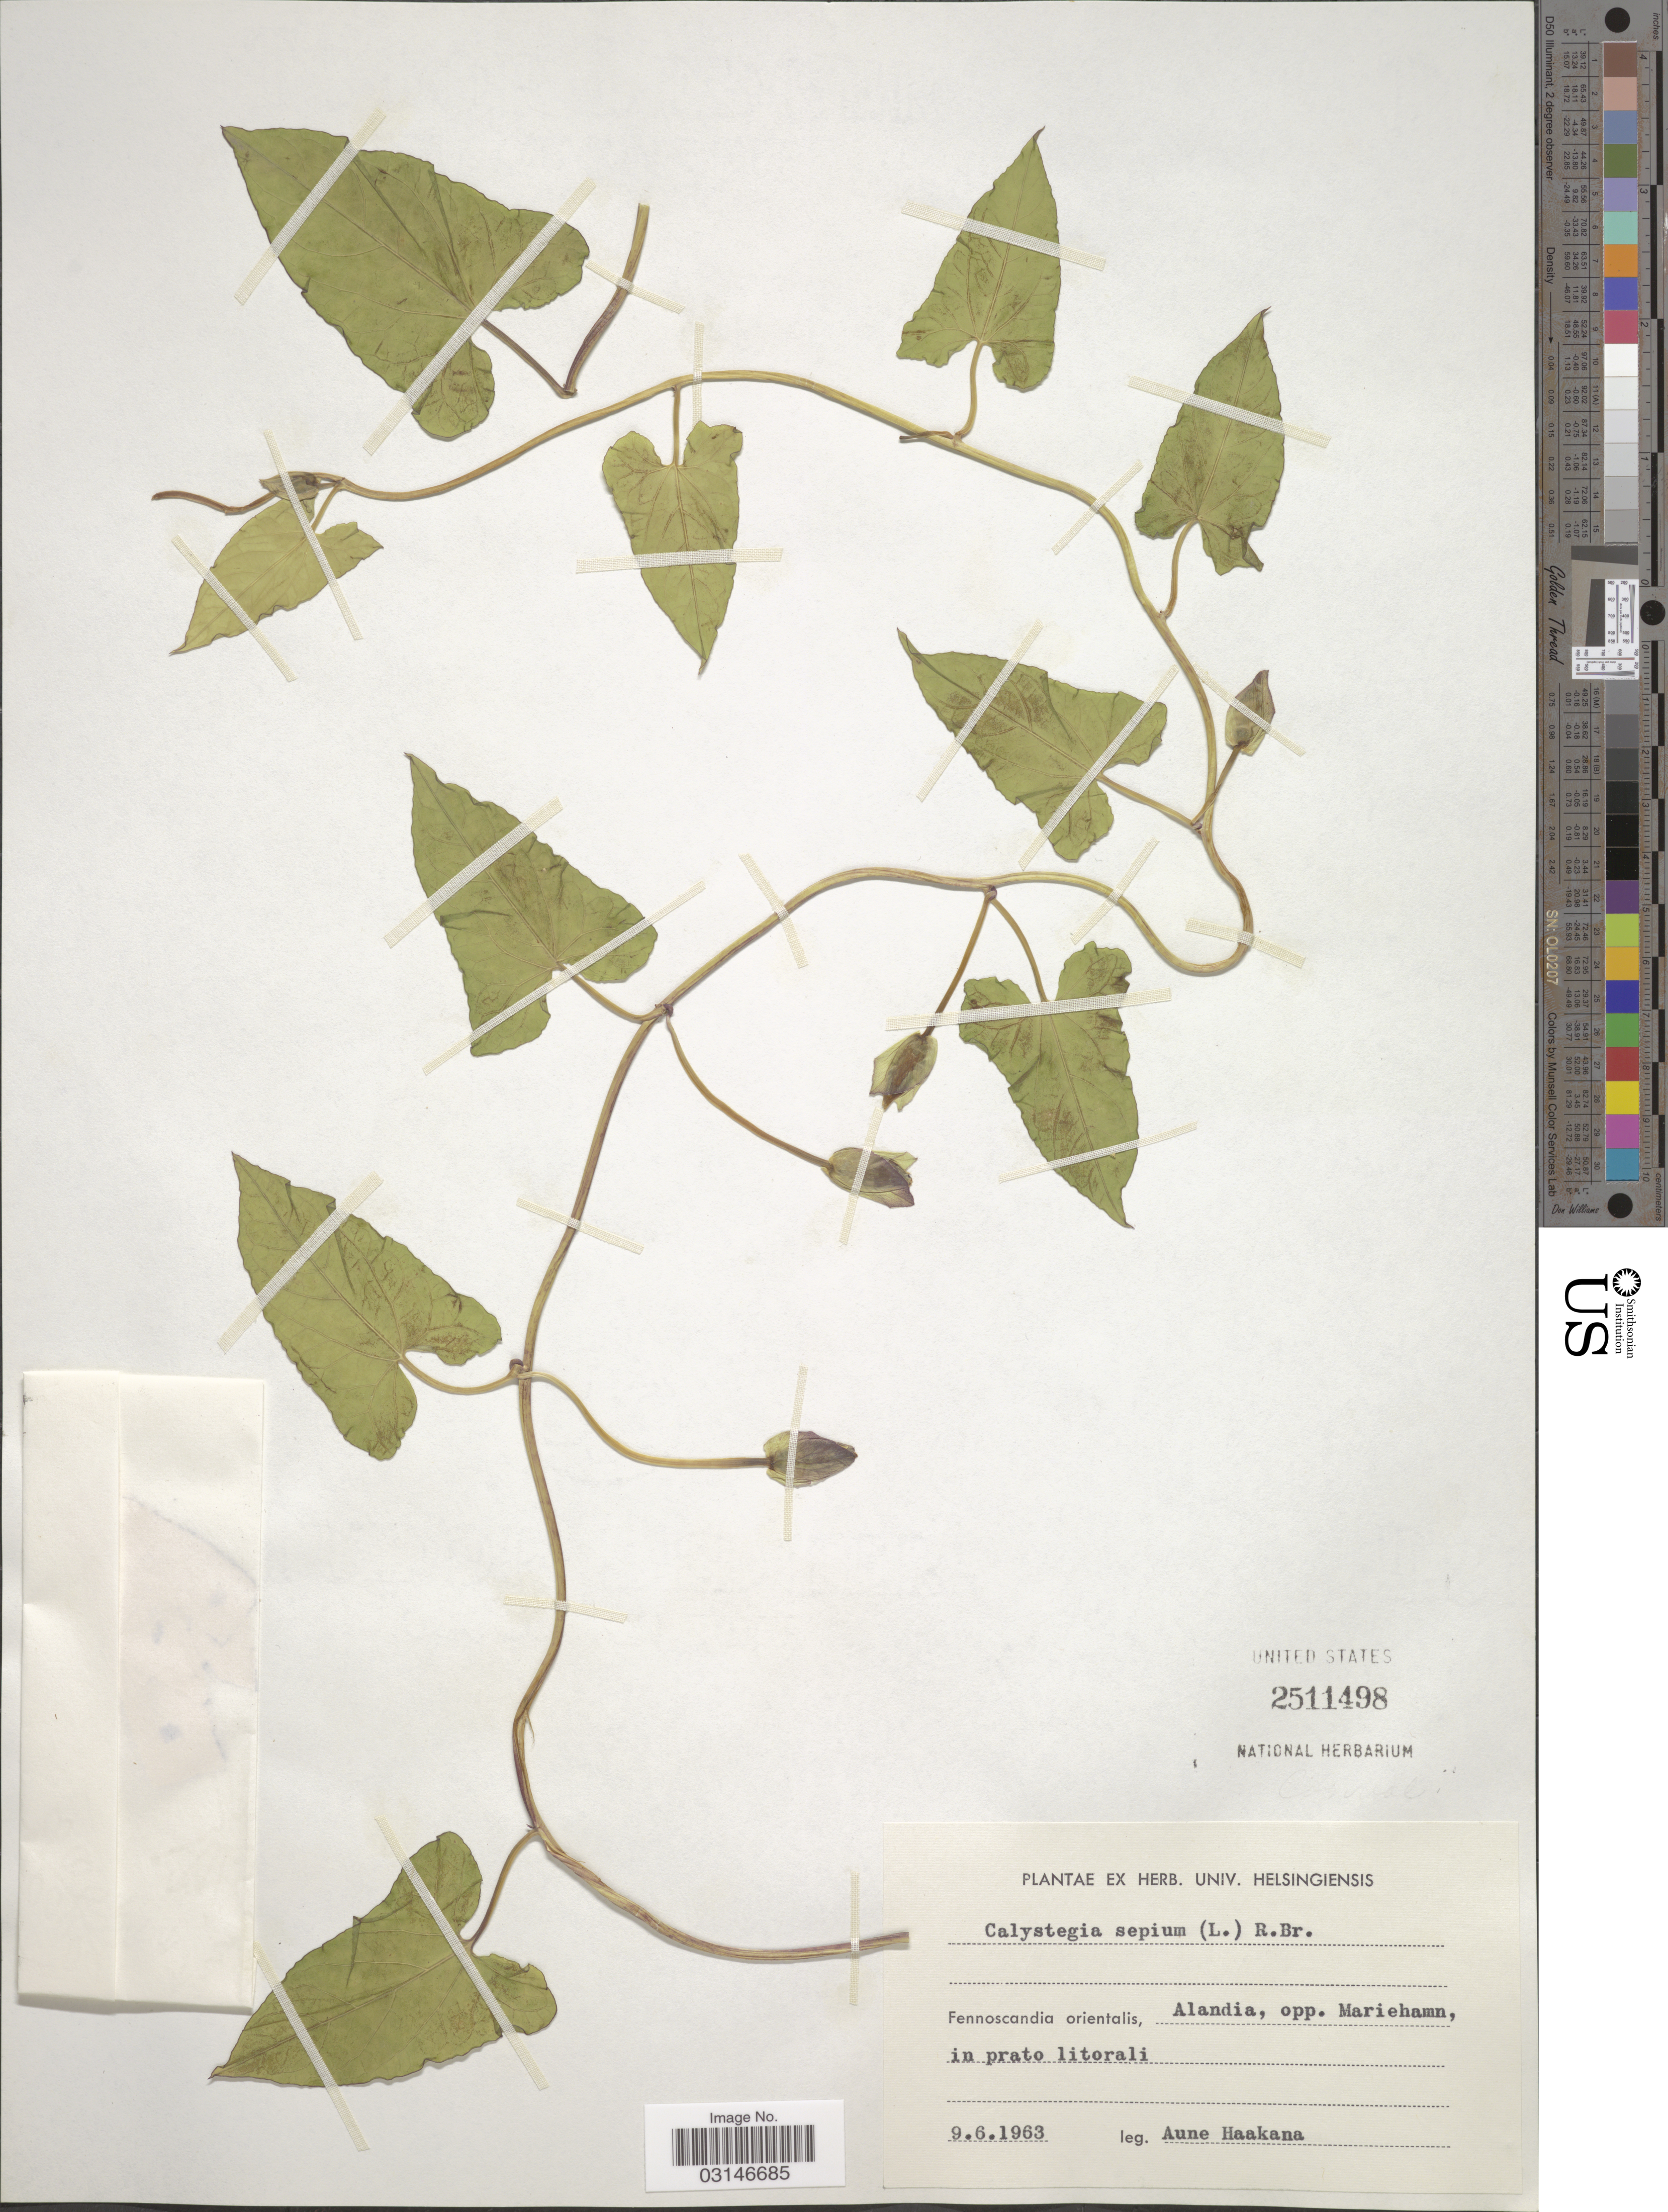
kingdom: Plantae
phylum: Tracheophyta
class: Magnoliopsida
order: Solanales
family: Convolvulaceae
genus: Calystegia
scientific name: Calystegia sepium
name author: (L.) R. Br.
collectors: A. Haakana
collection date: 1963-06-09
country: Finland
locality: Fennoscandia orientalis, Alandia, opp. Mariehamn, in prato litorali.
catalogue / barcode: US 2511498